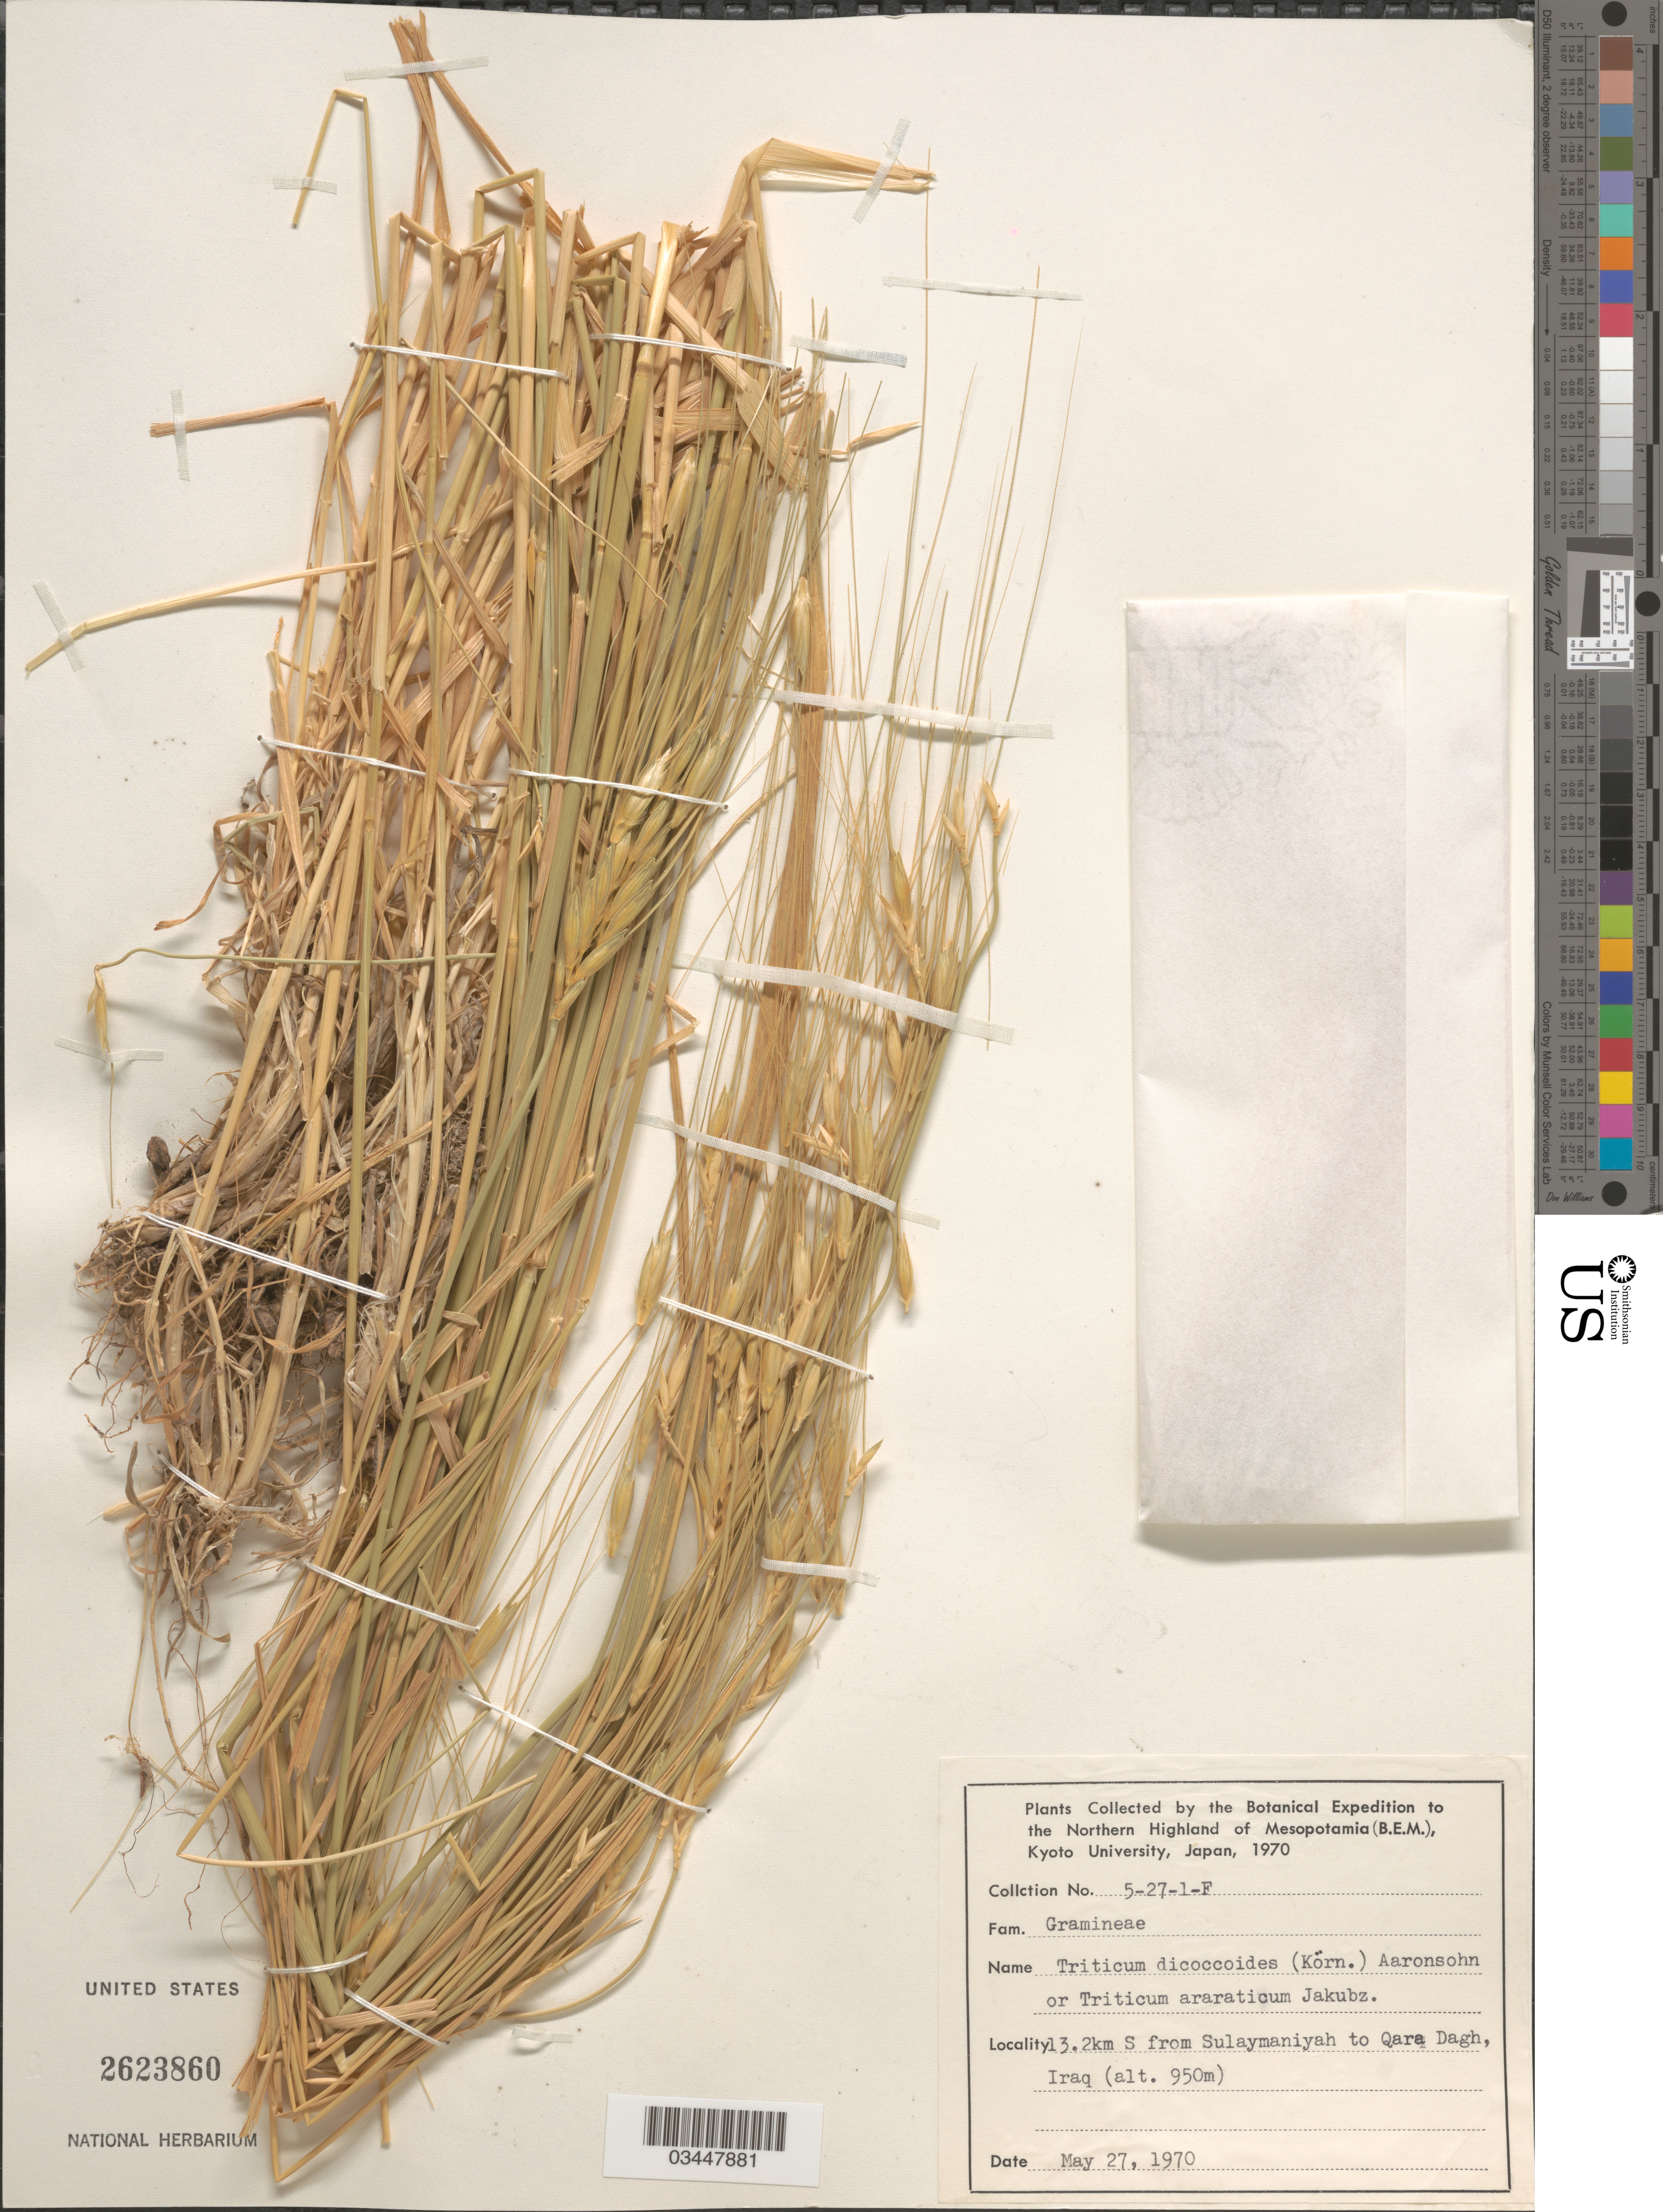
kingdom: Plantae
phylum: Tracheophyta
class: Liliopsida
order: Poales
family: Poaceae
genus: Triticum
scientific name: Triticum dicoccoides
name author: (Körn.) Körn. ex Schweinf.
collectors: Botanical Expedition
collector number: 5-27-1-F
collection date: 1970-05-27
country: Iraq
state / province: As Sulaymānīyah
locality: To the Northern Highland of Mesopotamia (B.E.M.). 13.2km S from Sulaymaniyah to Qara Dagh.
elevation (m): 950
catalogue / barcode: US 2623860